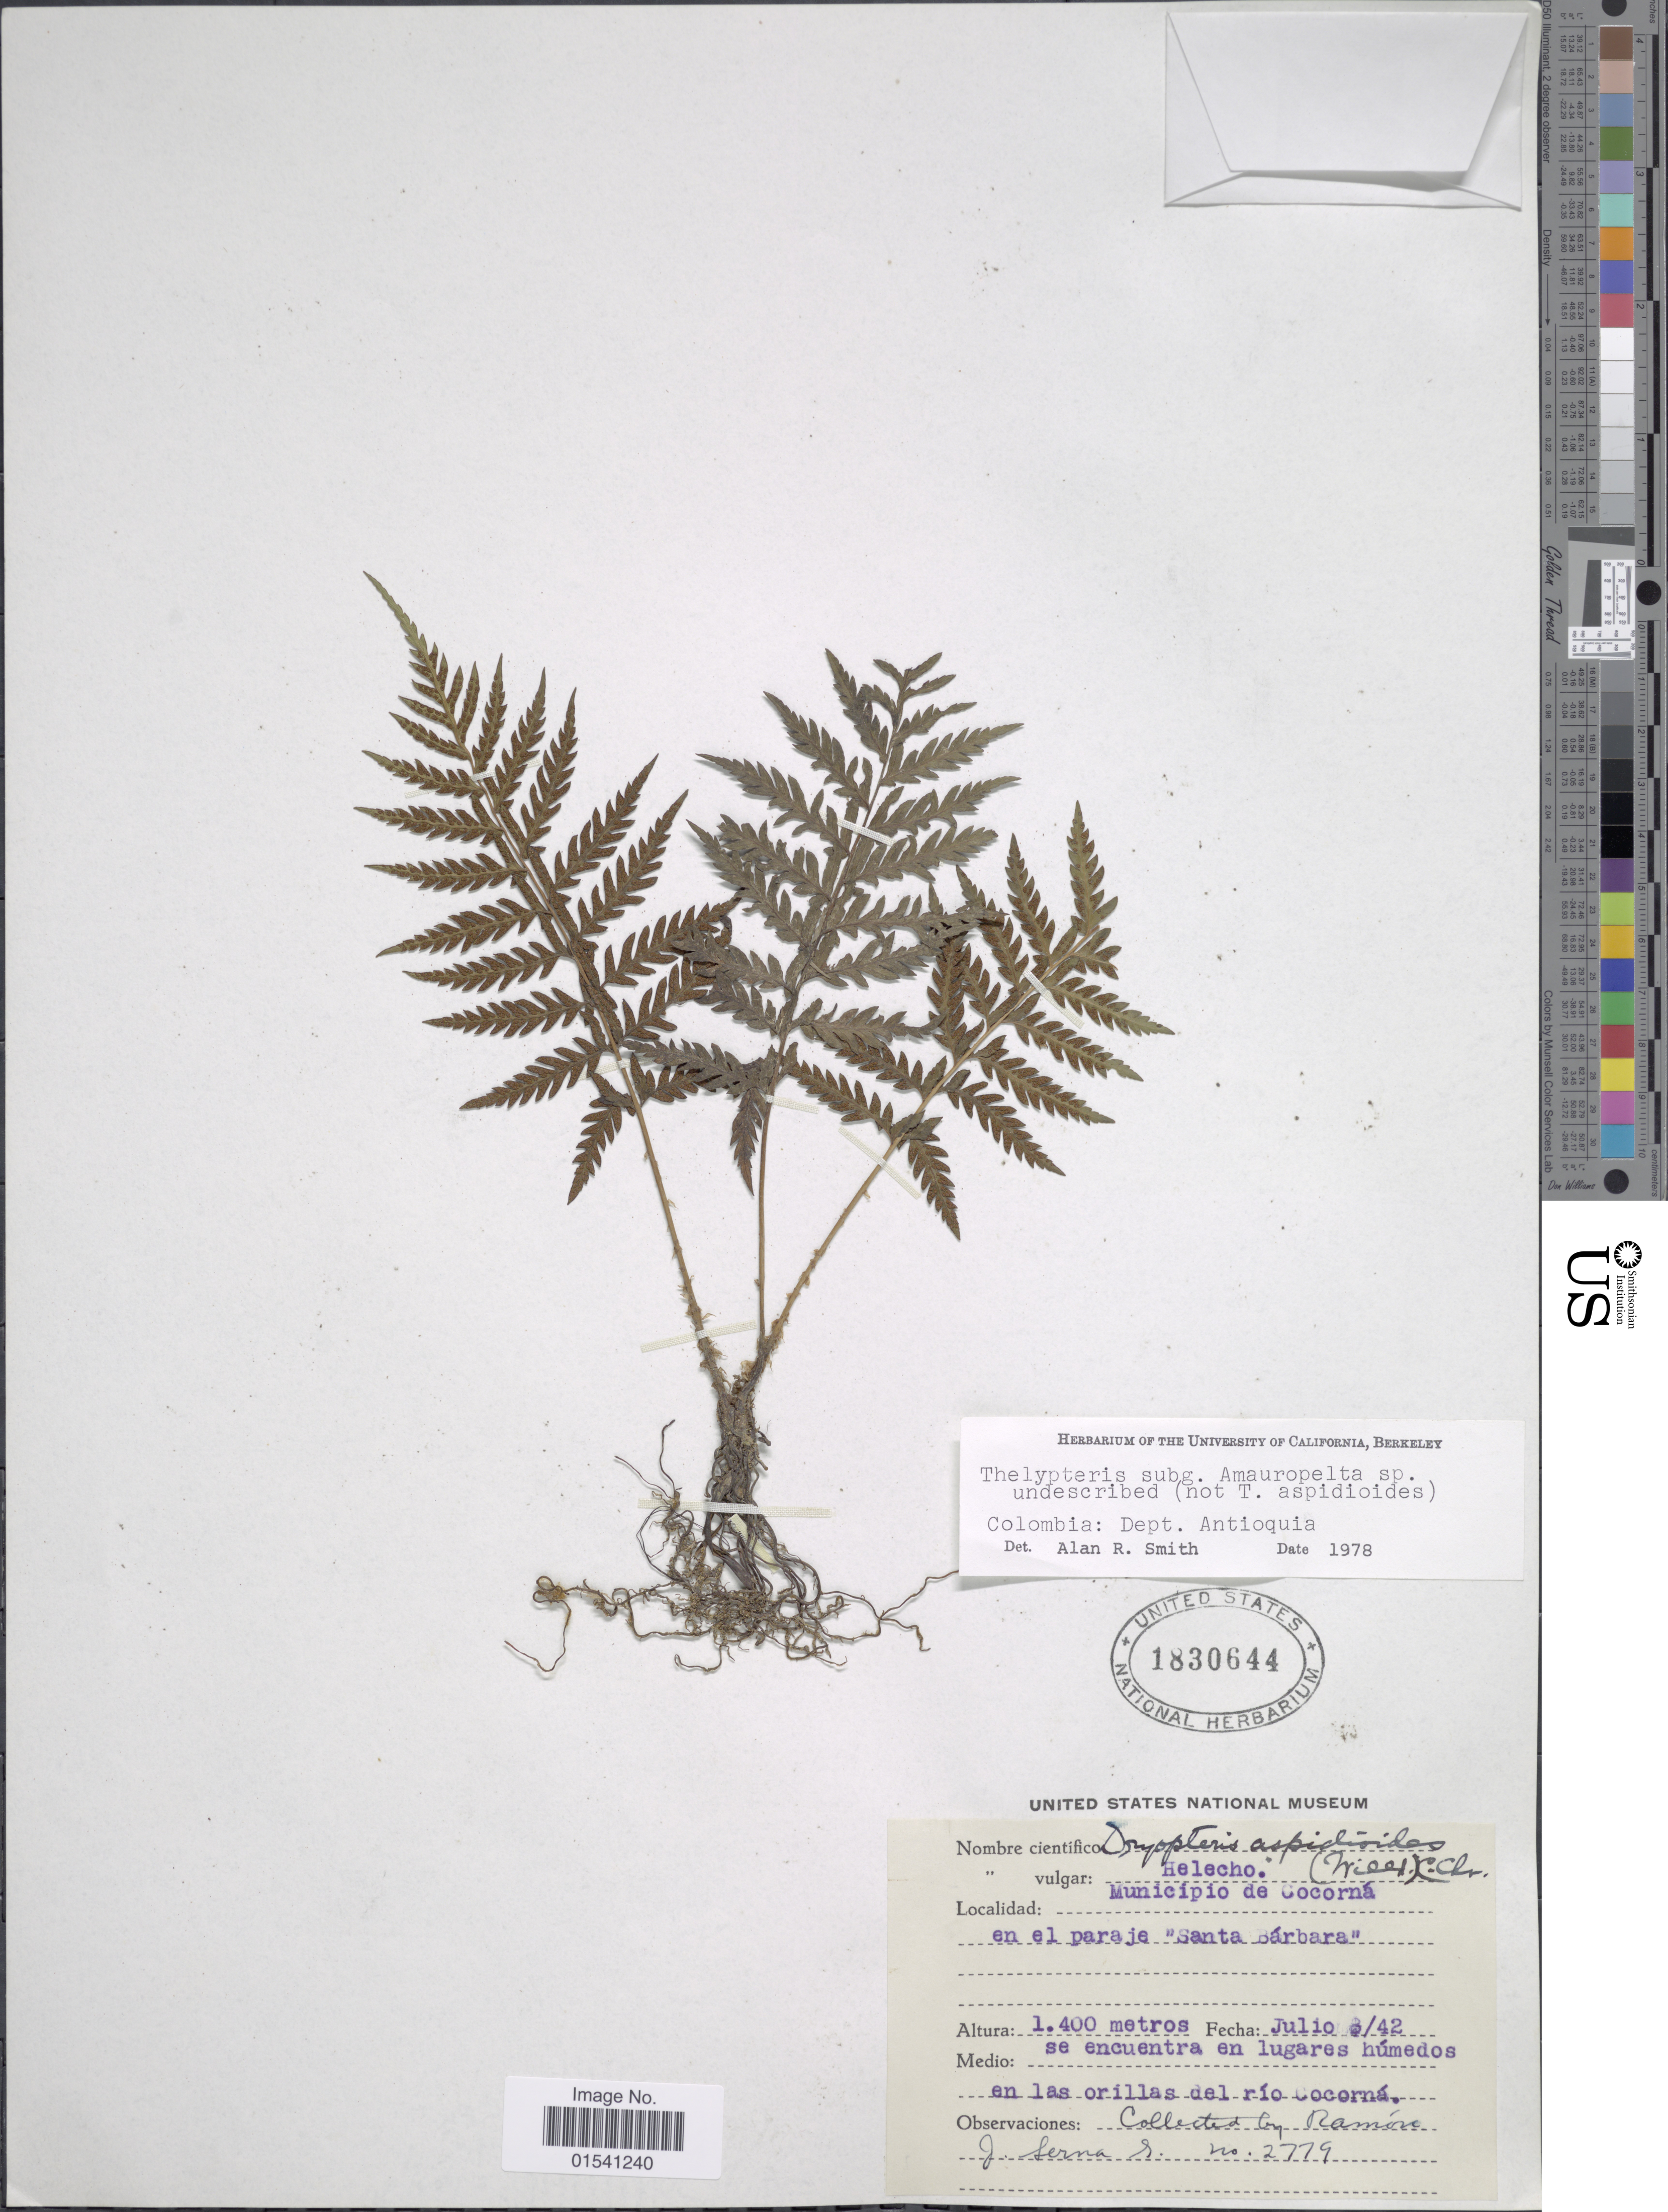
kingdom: Plantae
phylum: Tracheophyta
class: Polypodiopsida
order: Polypodiales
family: Thelypteridaceae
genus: Amauropelta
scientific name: Amauropelta sp.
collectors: J. Serna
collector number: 2779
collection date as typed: Transcribed d/m/y: 8/7/42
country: Colombia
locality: Municpio de Cocorná en el paraje 'Santa Bárbara', se encuentra en lugares húmedos en las oriilas del río Cocorná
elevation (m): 1400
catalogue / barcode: US 1830644